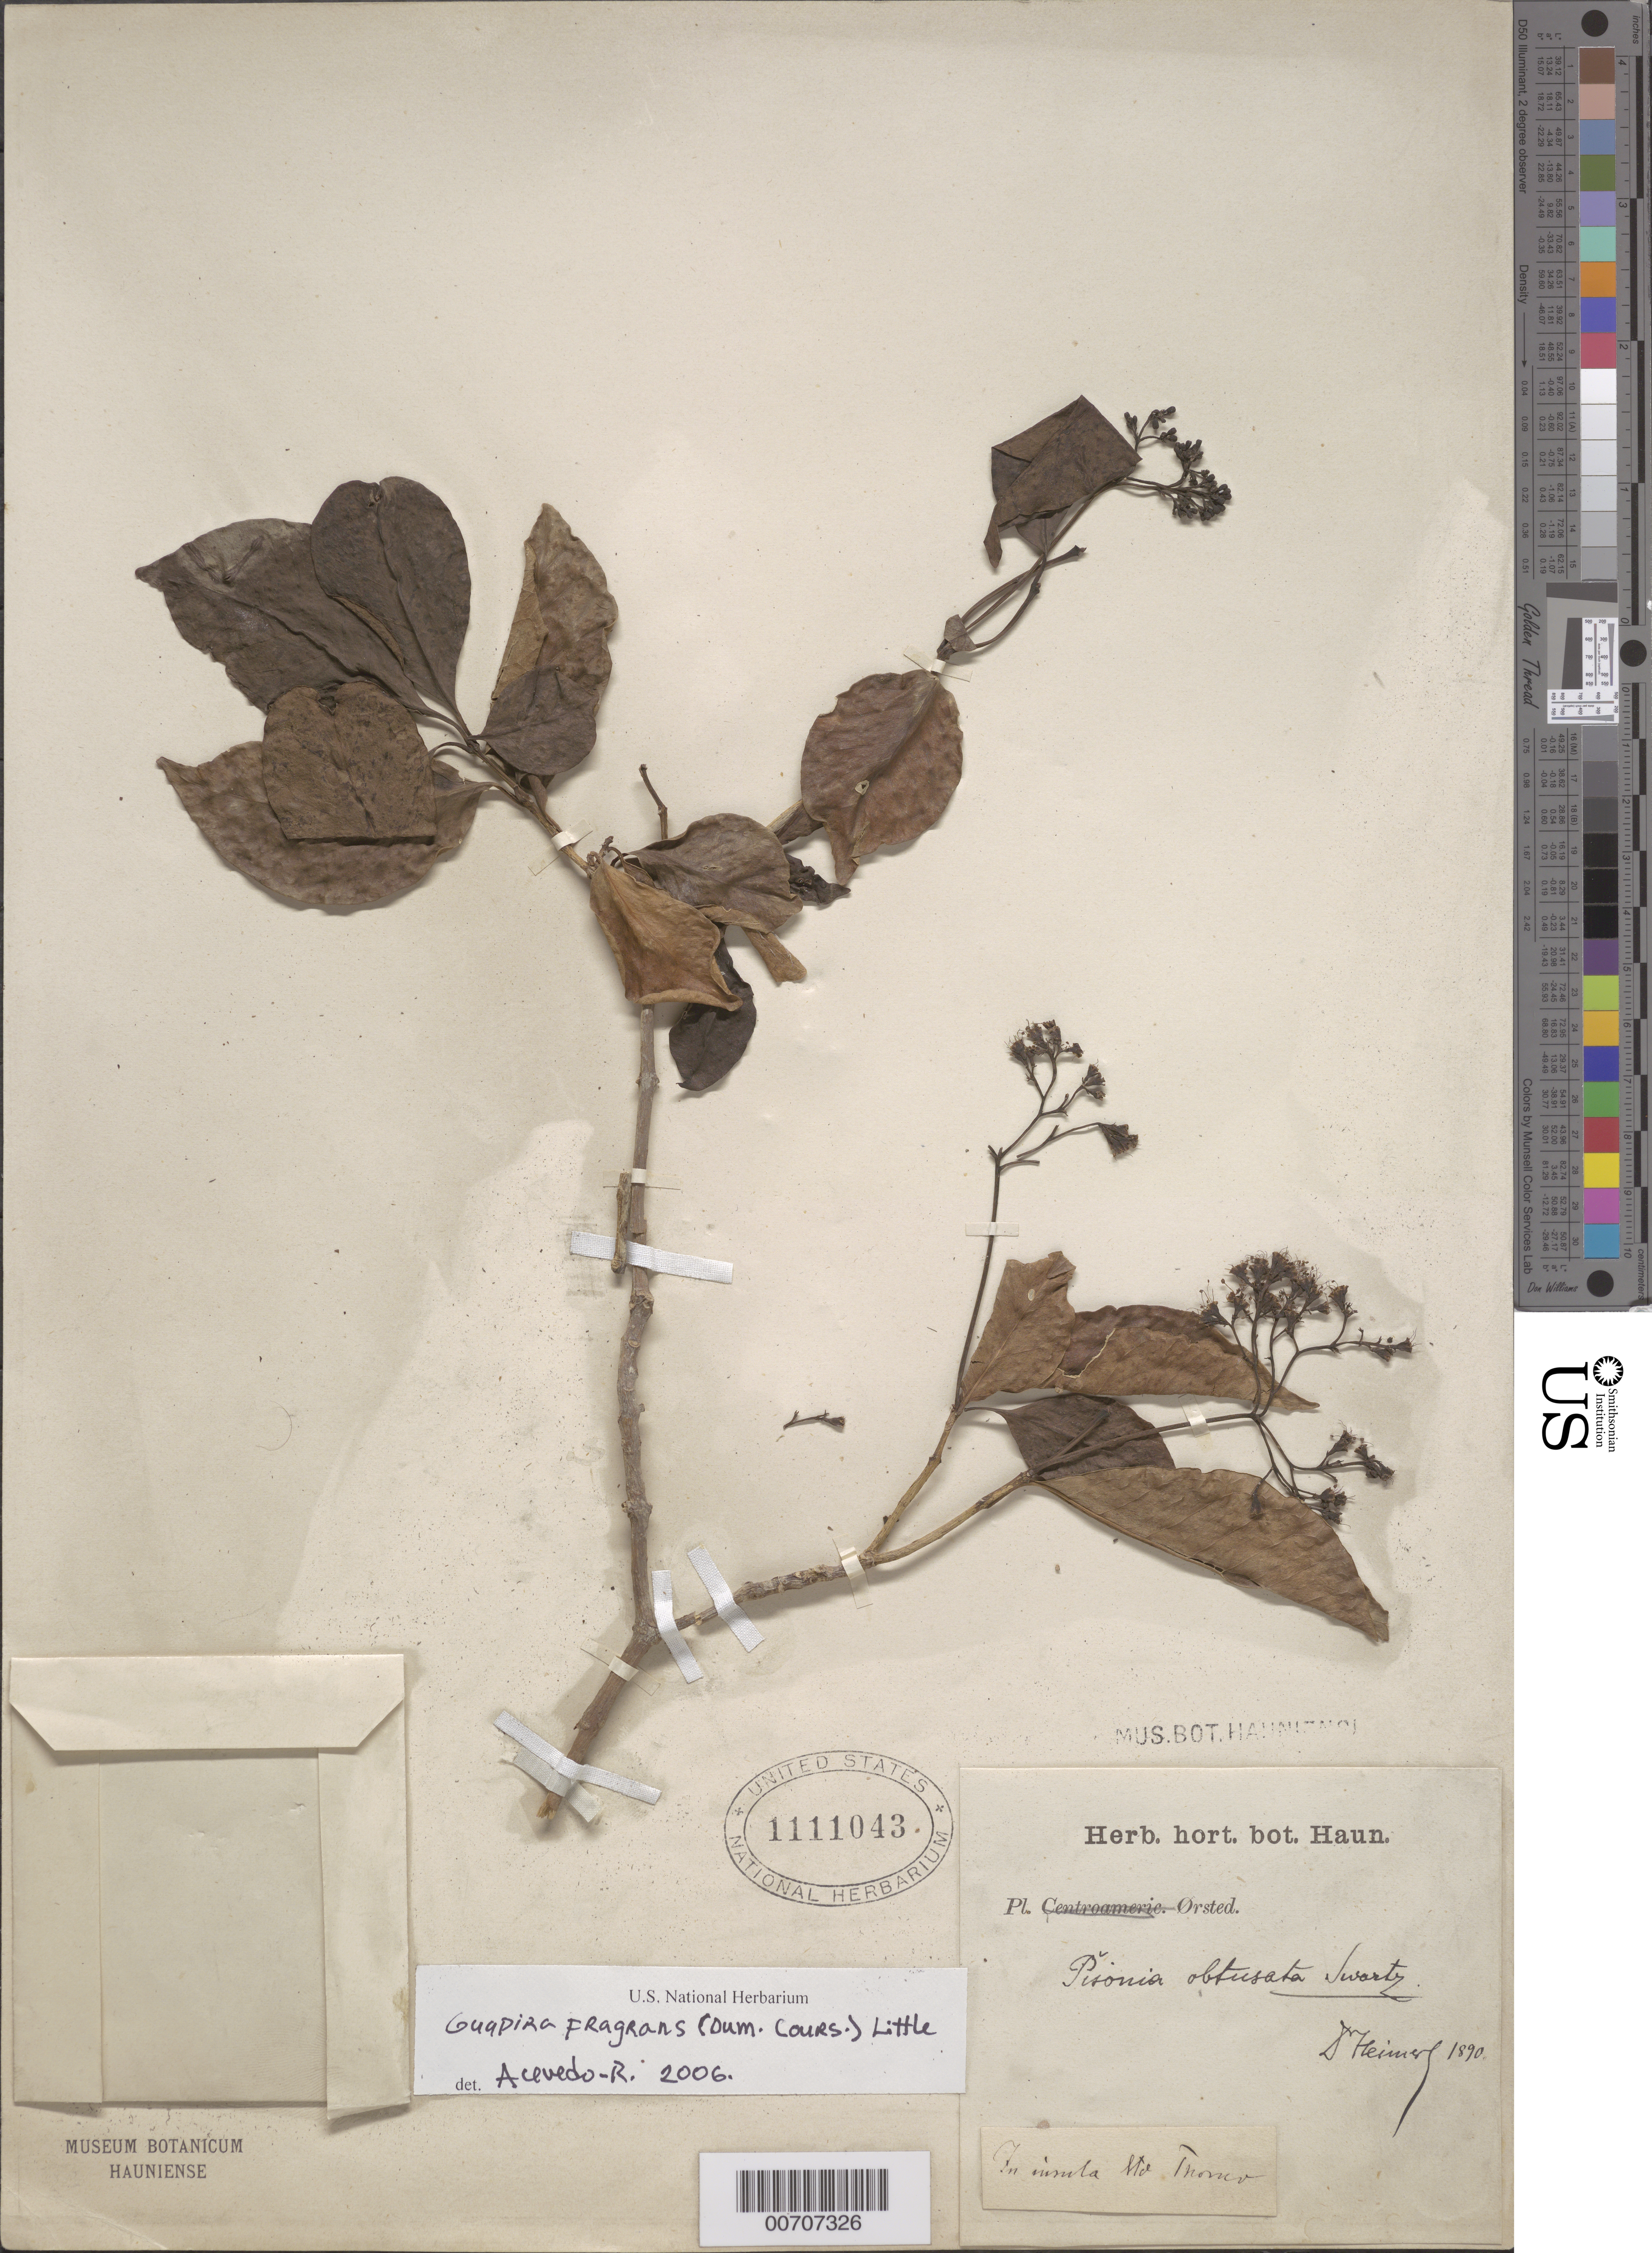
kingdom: Plantae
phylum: Tracheophyta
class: Magnoliopsida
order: Caryophyllales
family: Nyctaginaceae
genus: Pisonia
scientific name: Pisonia obtusata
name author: Jacq.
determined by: Heimerl, A.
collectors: A. S. Oersted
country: U.S. Virgin Islands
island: St. Thomas Island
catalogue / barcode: US 1111043